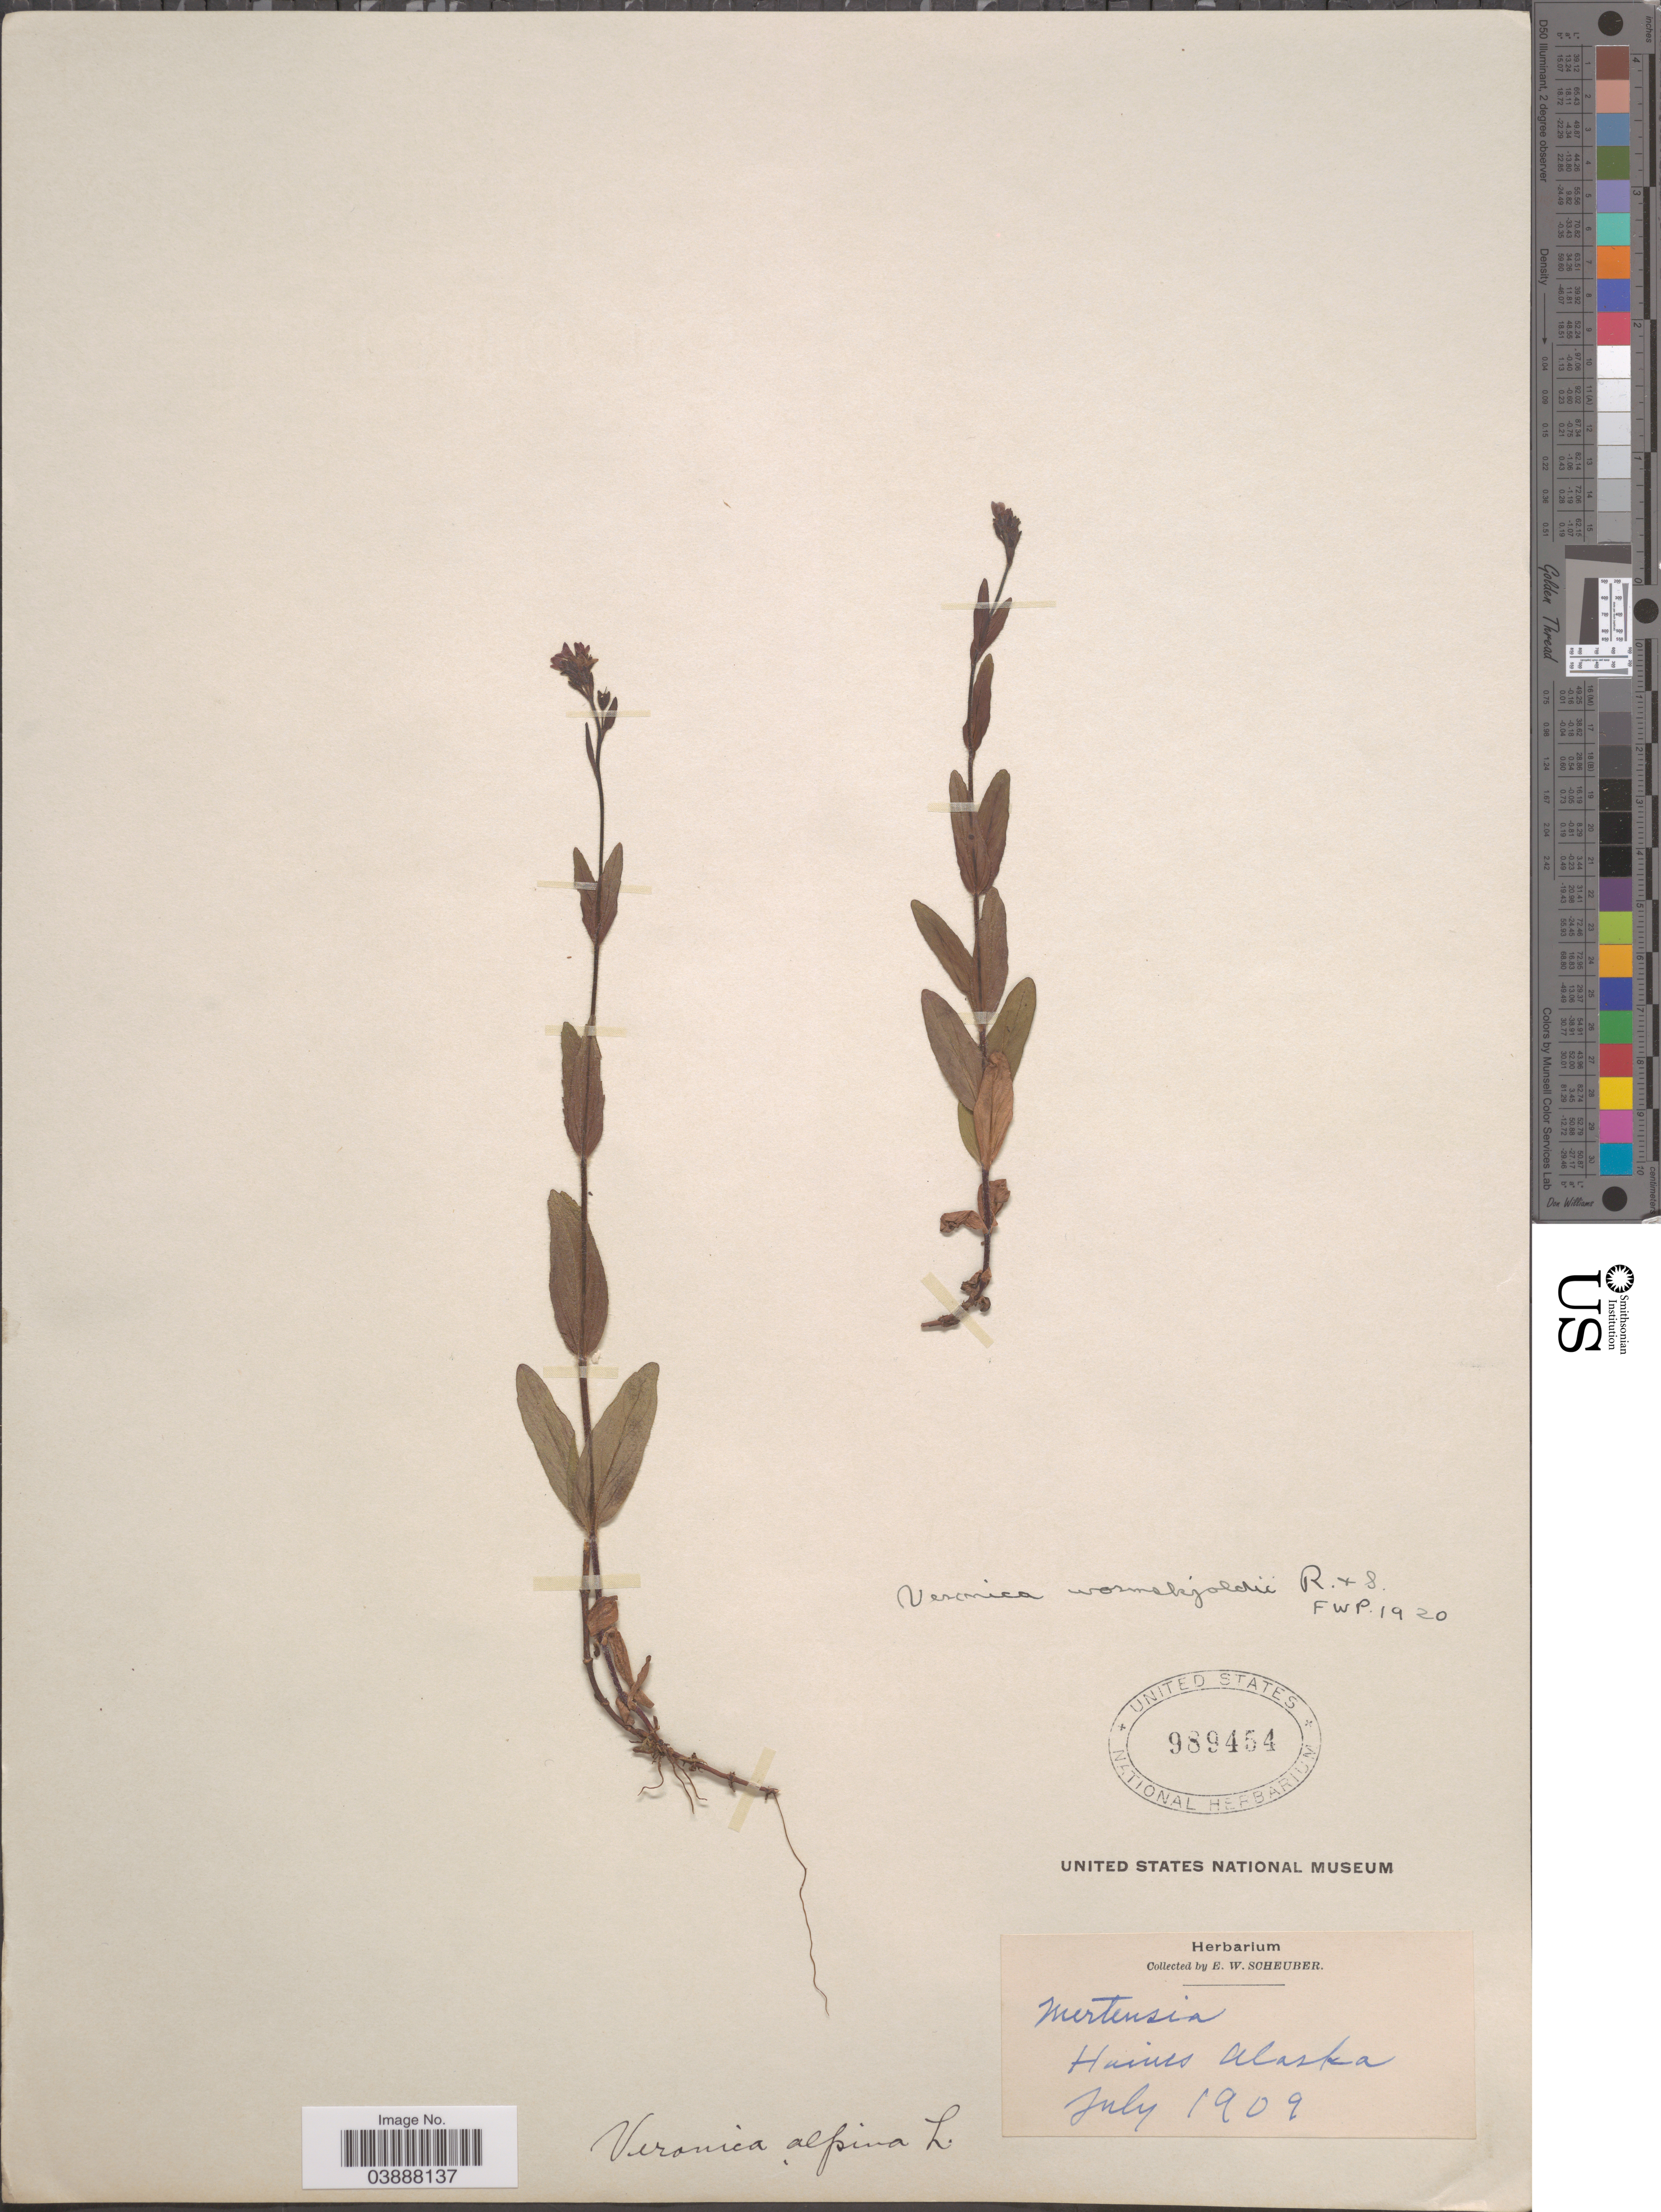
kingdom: Plantae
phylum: Tracheophyta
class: Magnoliopsida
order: Lamiales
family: Plantaginaceae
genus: Veronica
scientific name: Veronica wormskjoldii subsp. wormskjoldii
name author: Roem. & Schult.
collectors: E. Scheuber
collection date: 1909-07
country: United States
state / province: Alaska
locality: Haines.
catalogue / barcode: US 989454